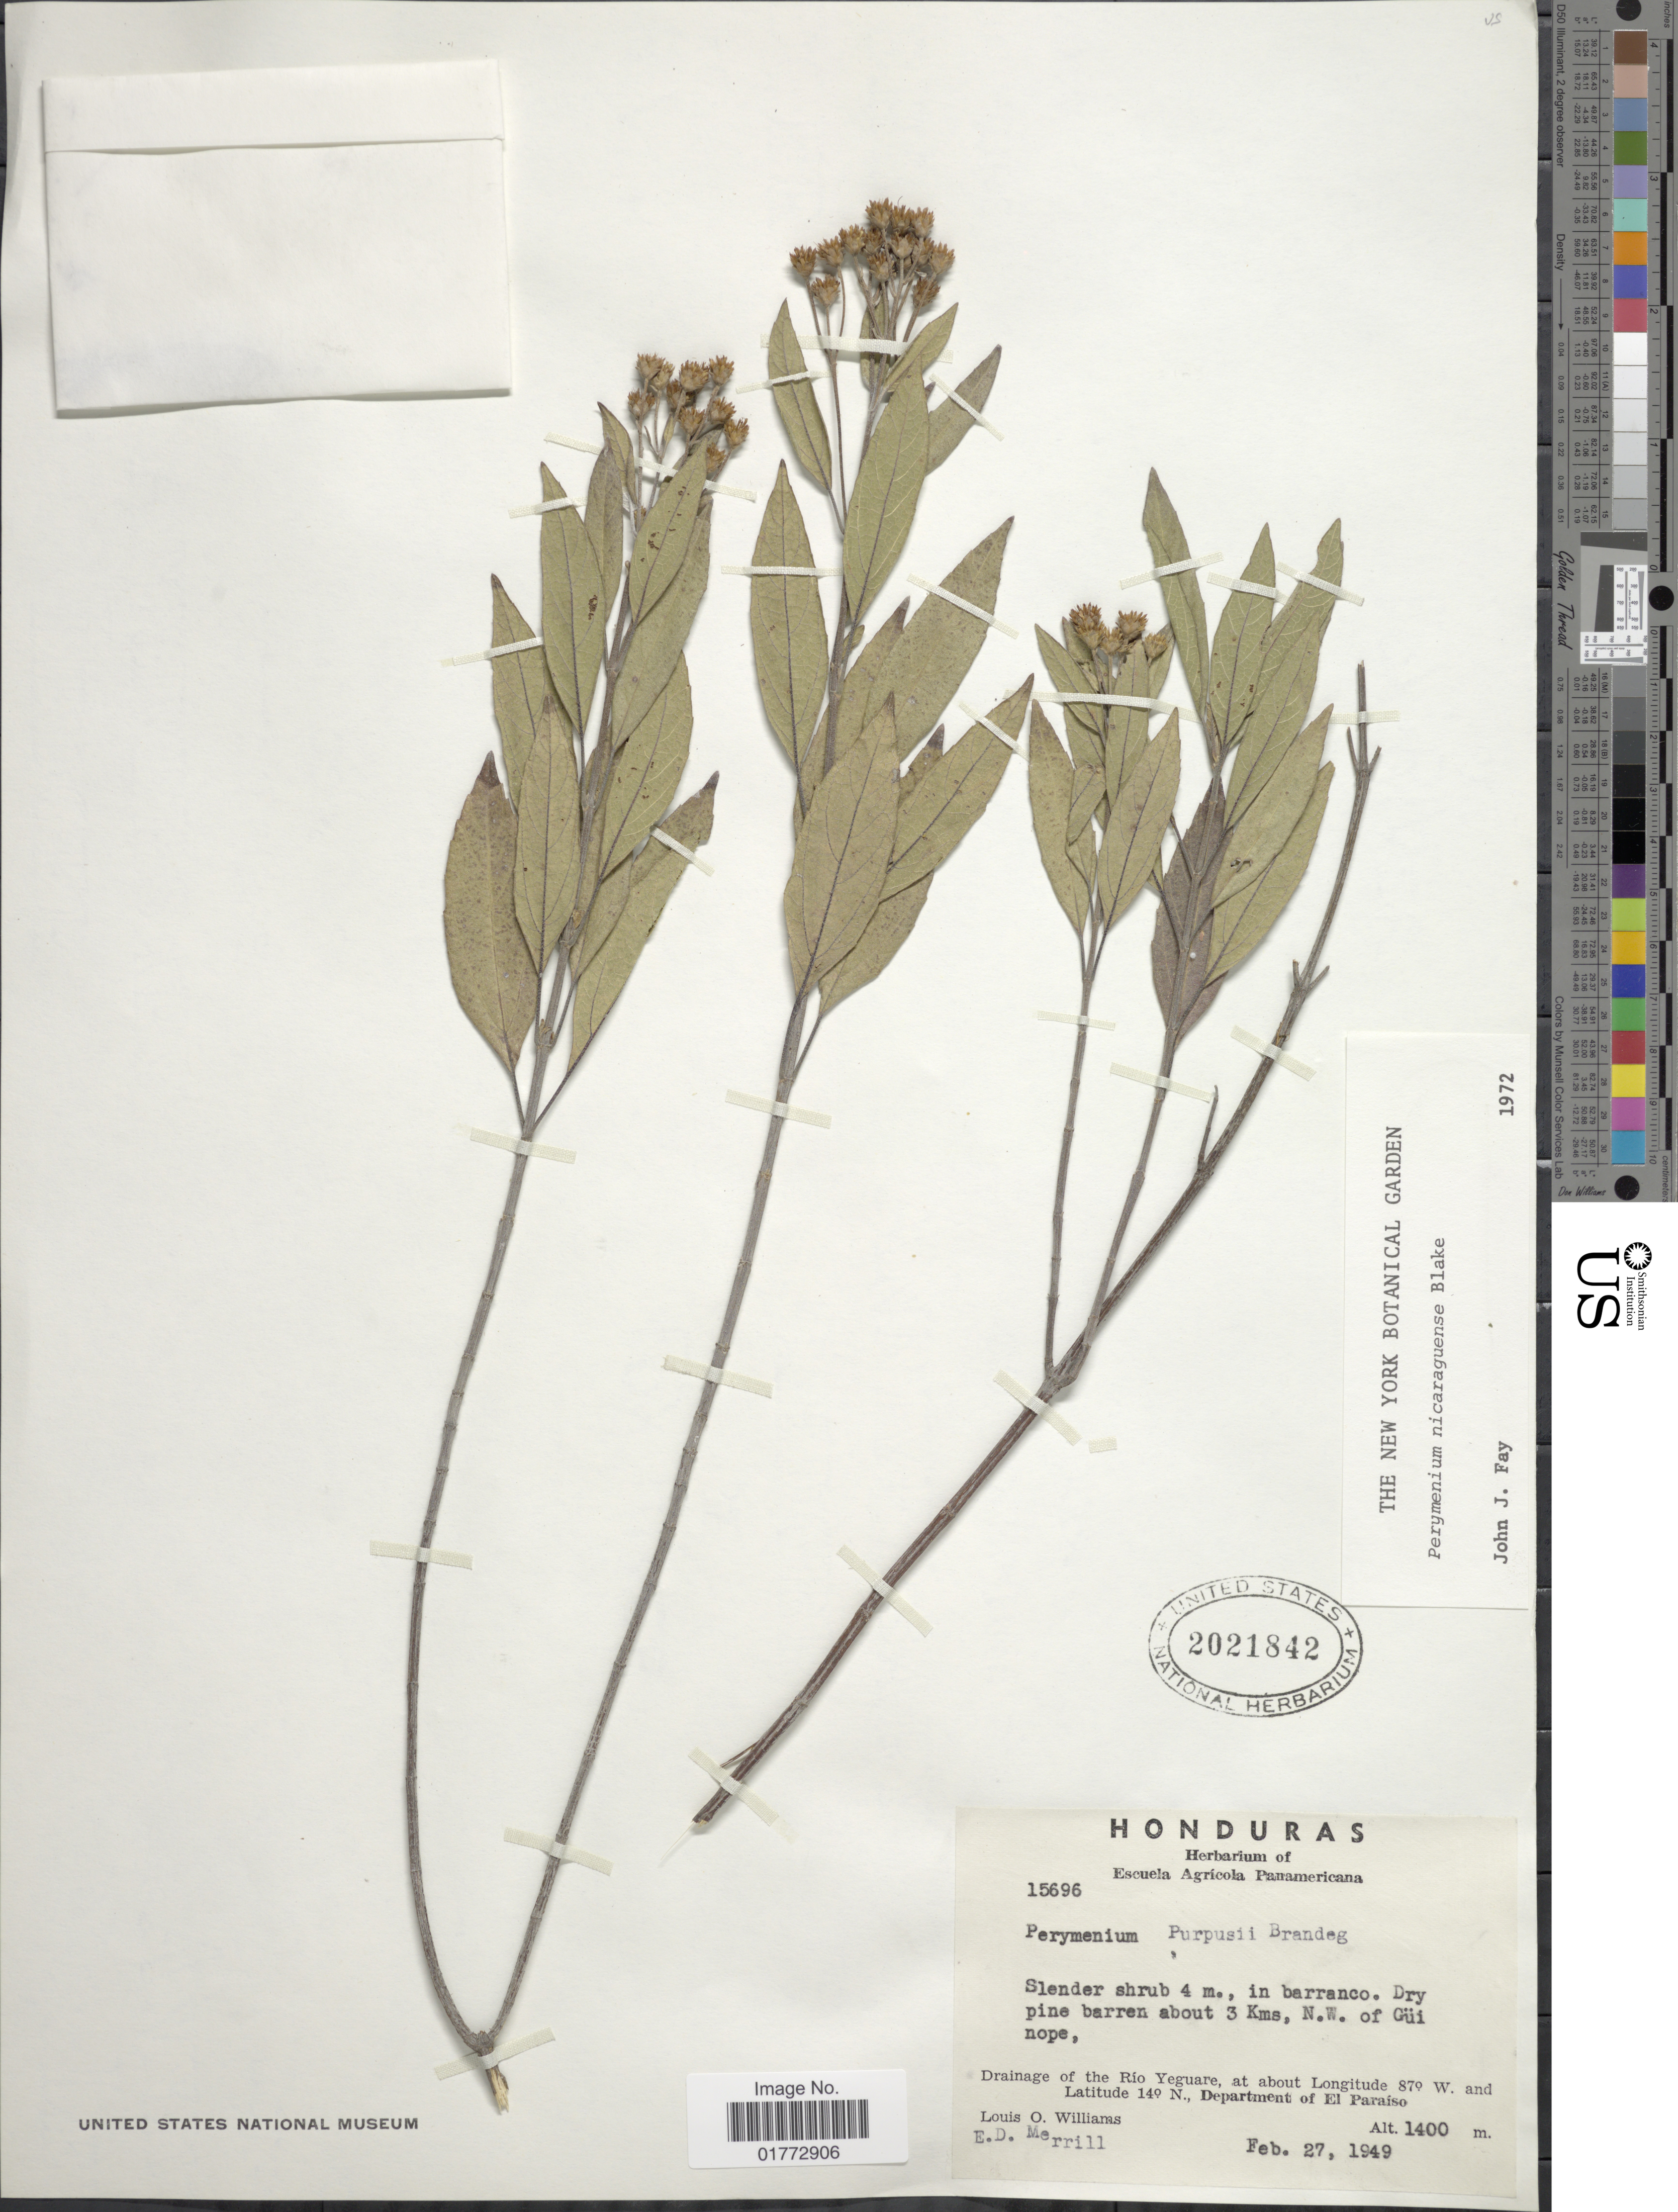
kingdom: Plantae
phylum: Tracheophyta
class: Magnoliopsida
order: Asterales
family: Asteraceae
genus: Perymenium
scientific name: Perymenium nicaraguense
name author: S.F. Blake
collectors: L. O. Williams & E. D. Merrill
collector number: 15696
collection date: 1949-02-27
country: Honduras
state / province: El Paraíso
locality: Dry pine barren about 3 kms, N.w. of Gui nope, drainage of the Rio Yeguare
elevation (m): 1400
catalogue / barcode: US 2021842